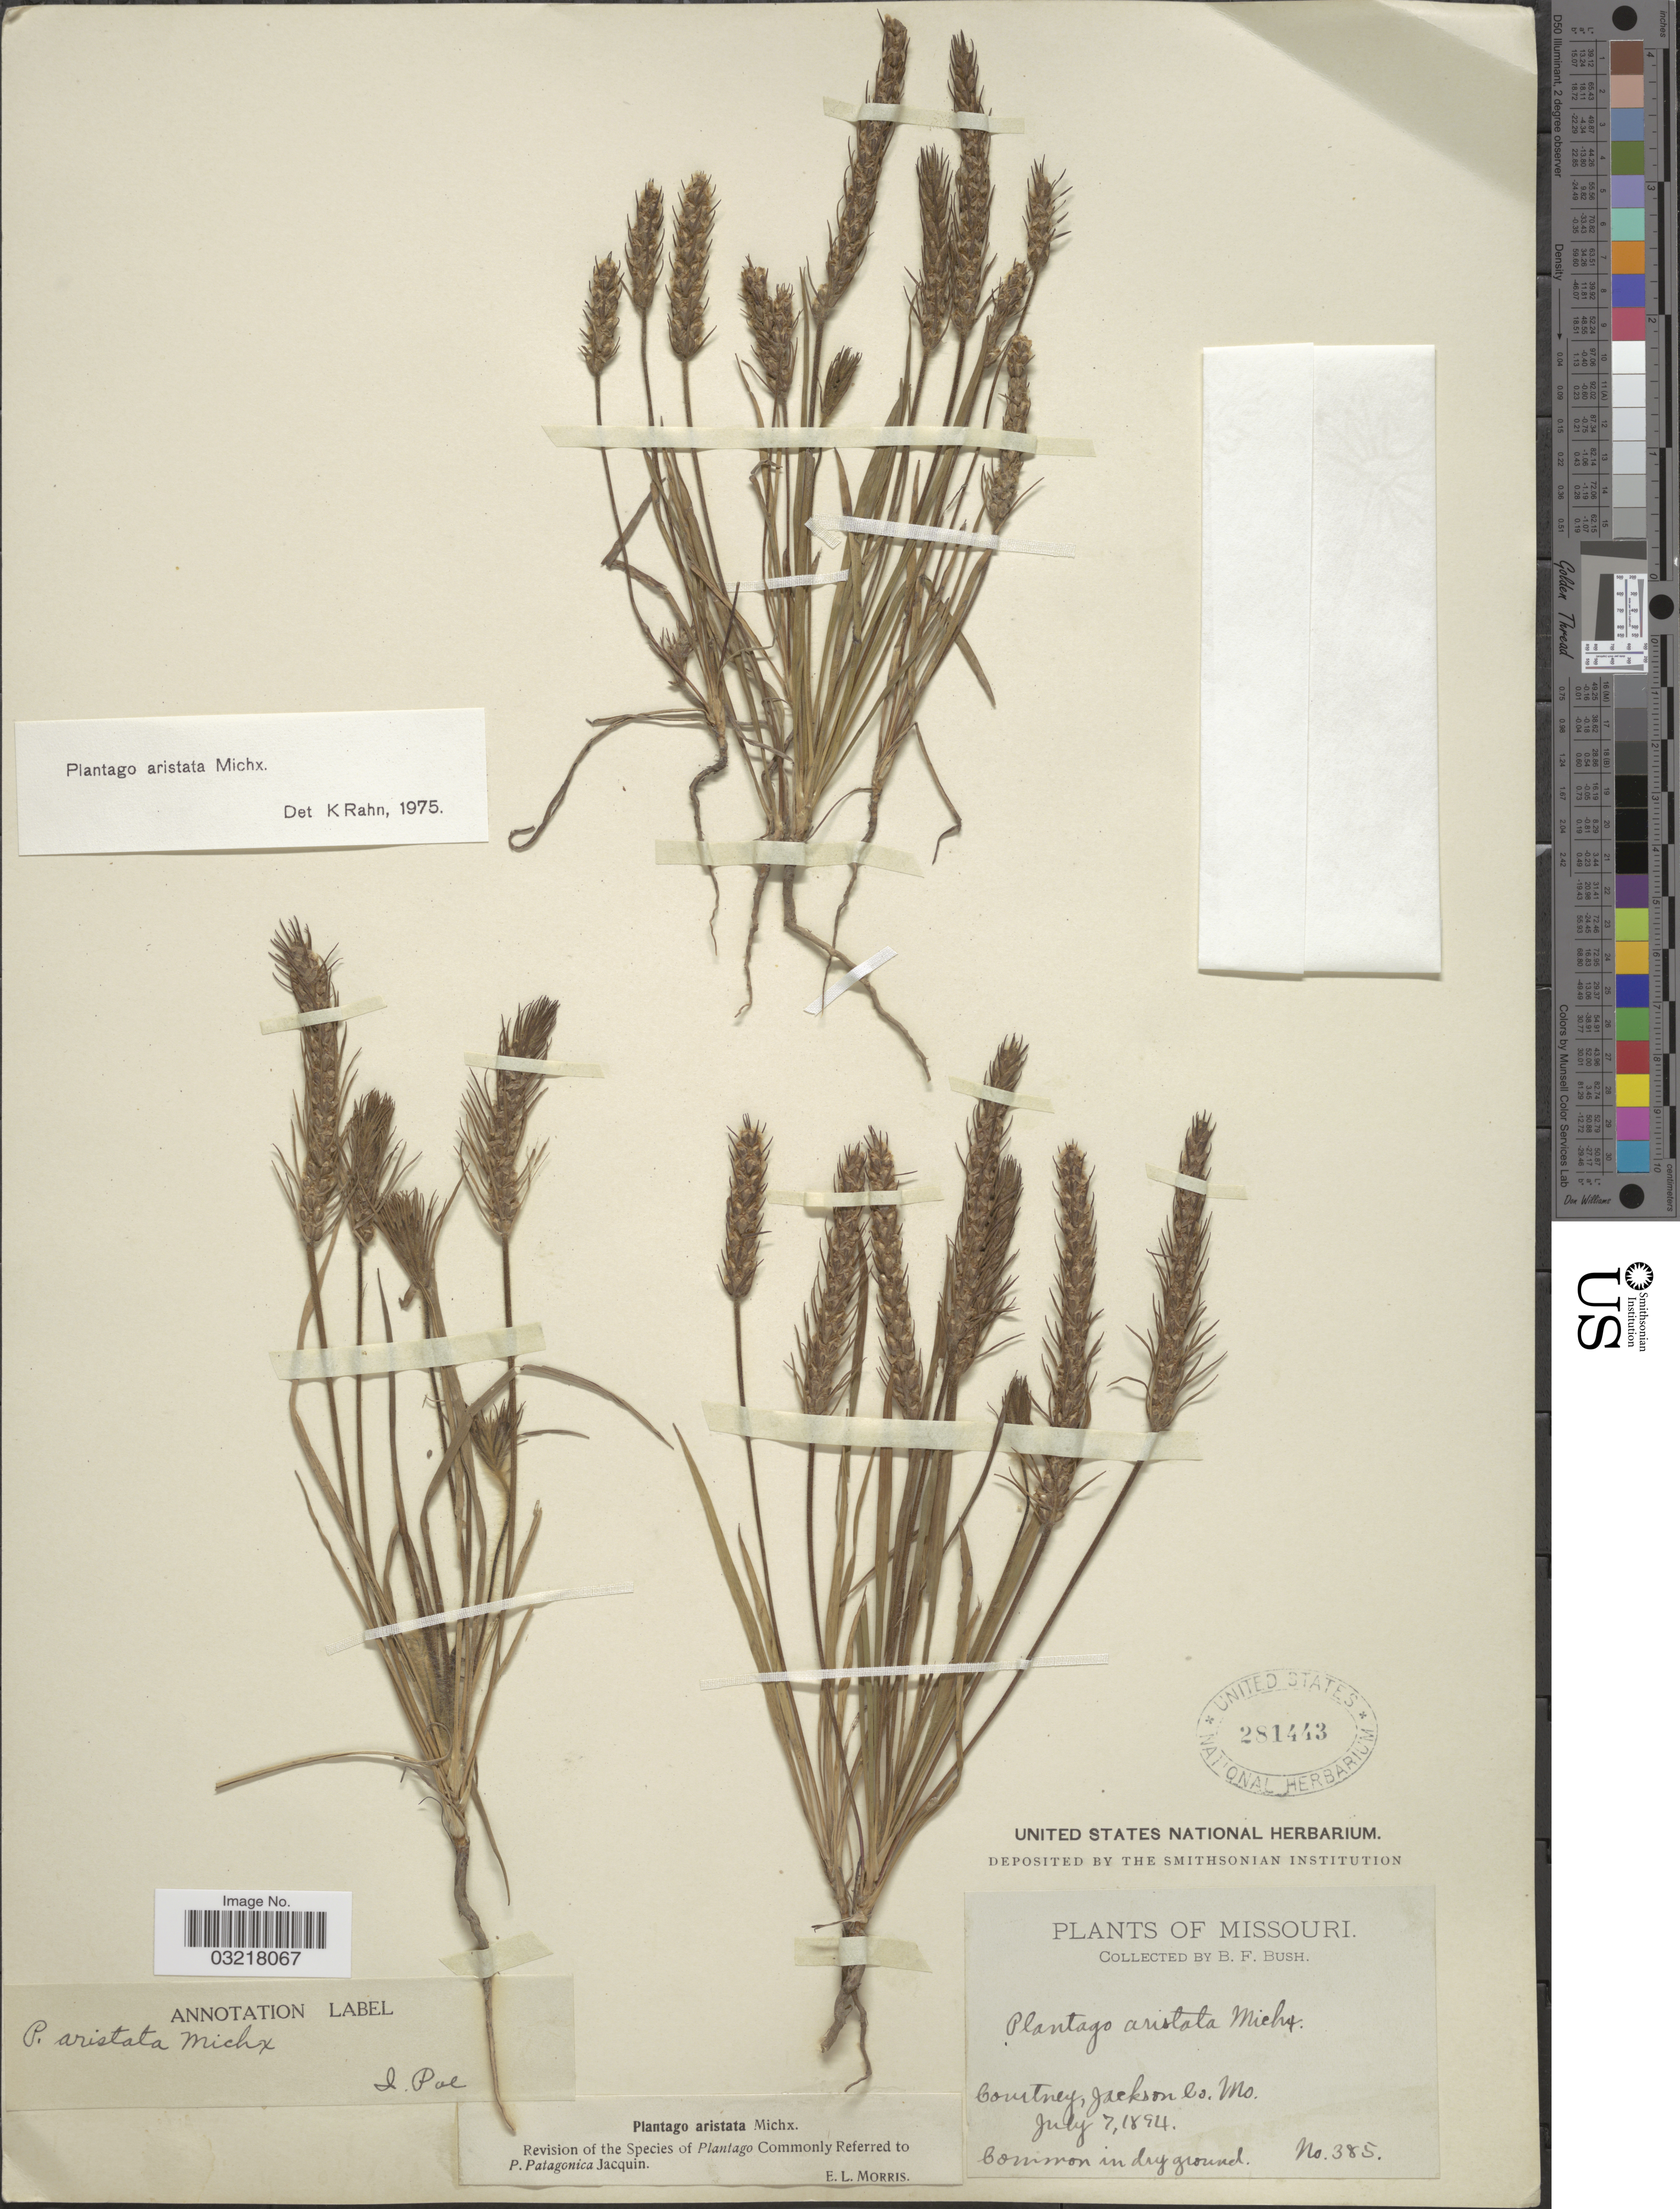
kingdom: Plantae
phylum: Tracheophyta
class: Magnoliopsida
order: Lamiales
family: Plantaginaceae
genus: Plantago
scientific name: Plantago aristata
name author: Michx.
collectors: B. F. Bush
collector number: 385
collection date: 1894-07-07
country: United States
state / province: Missouri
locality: Courtney, Jackson Co. Mo.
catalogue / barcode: US 281443